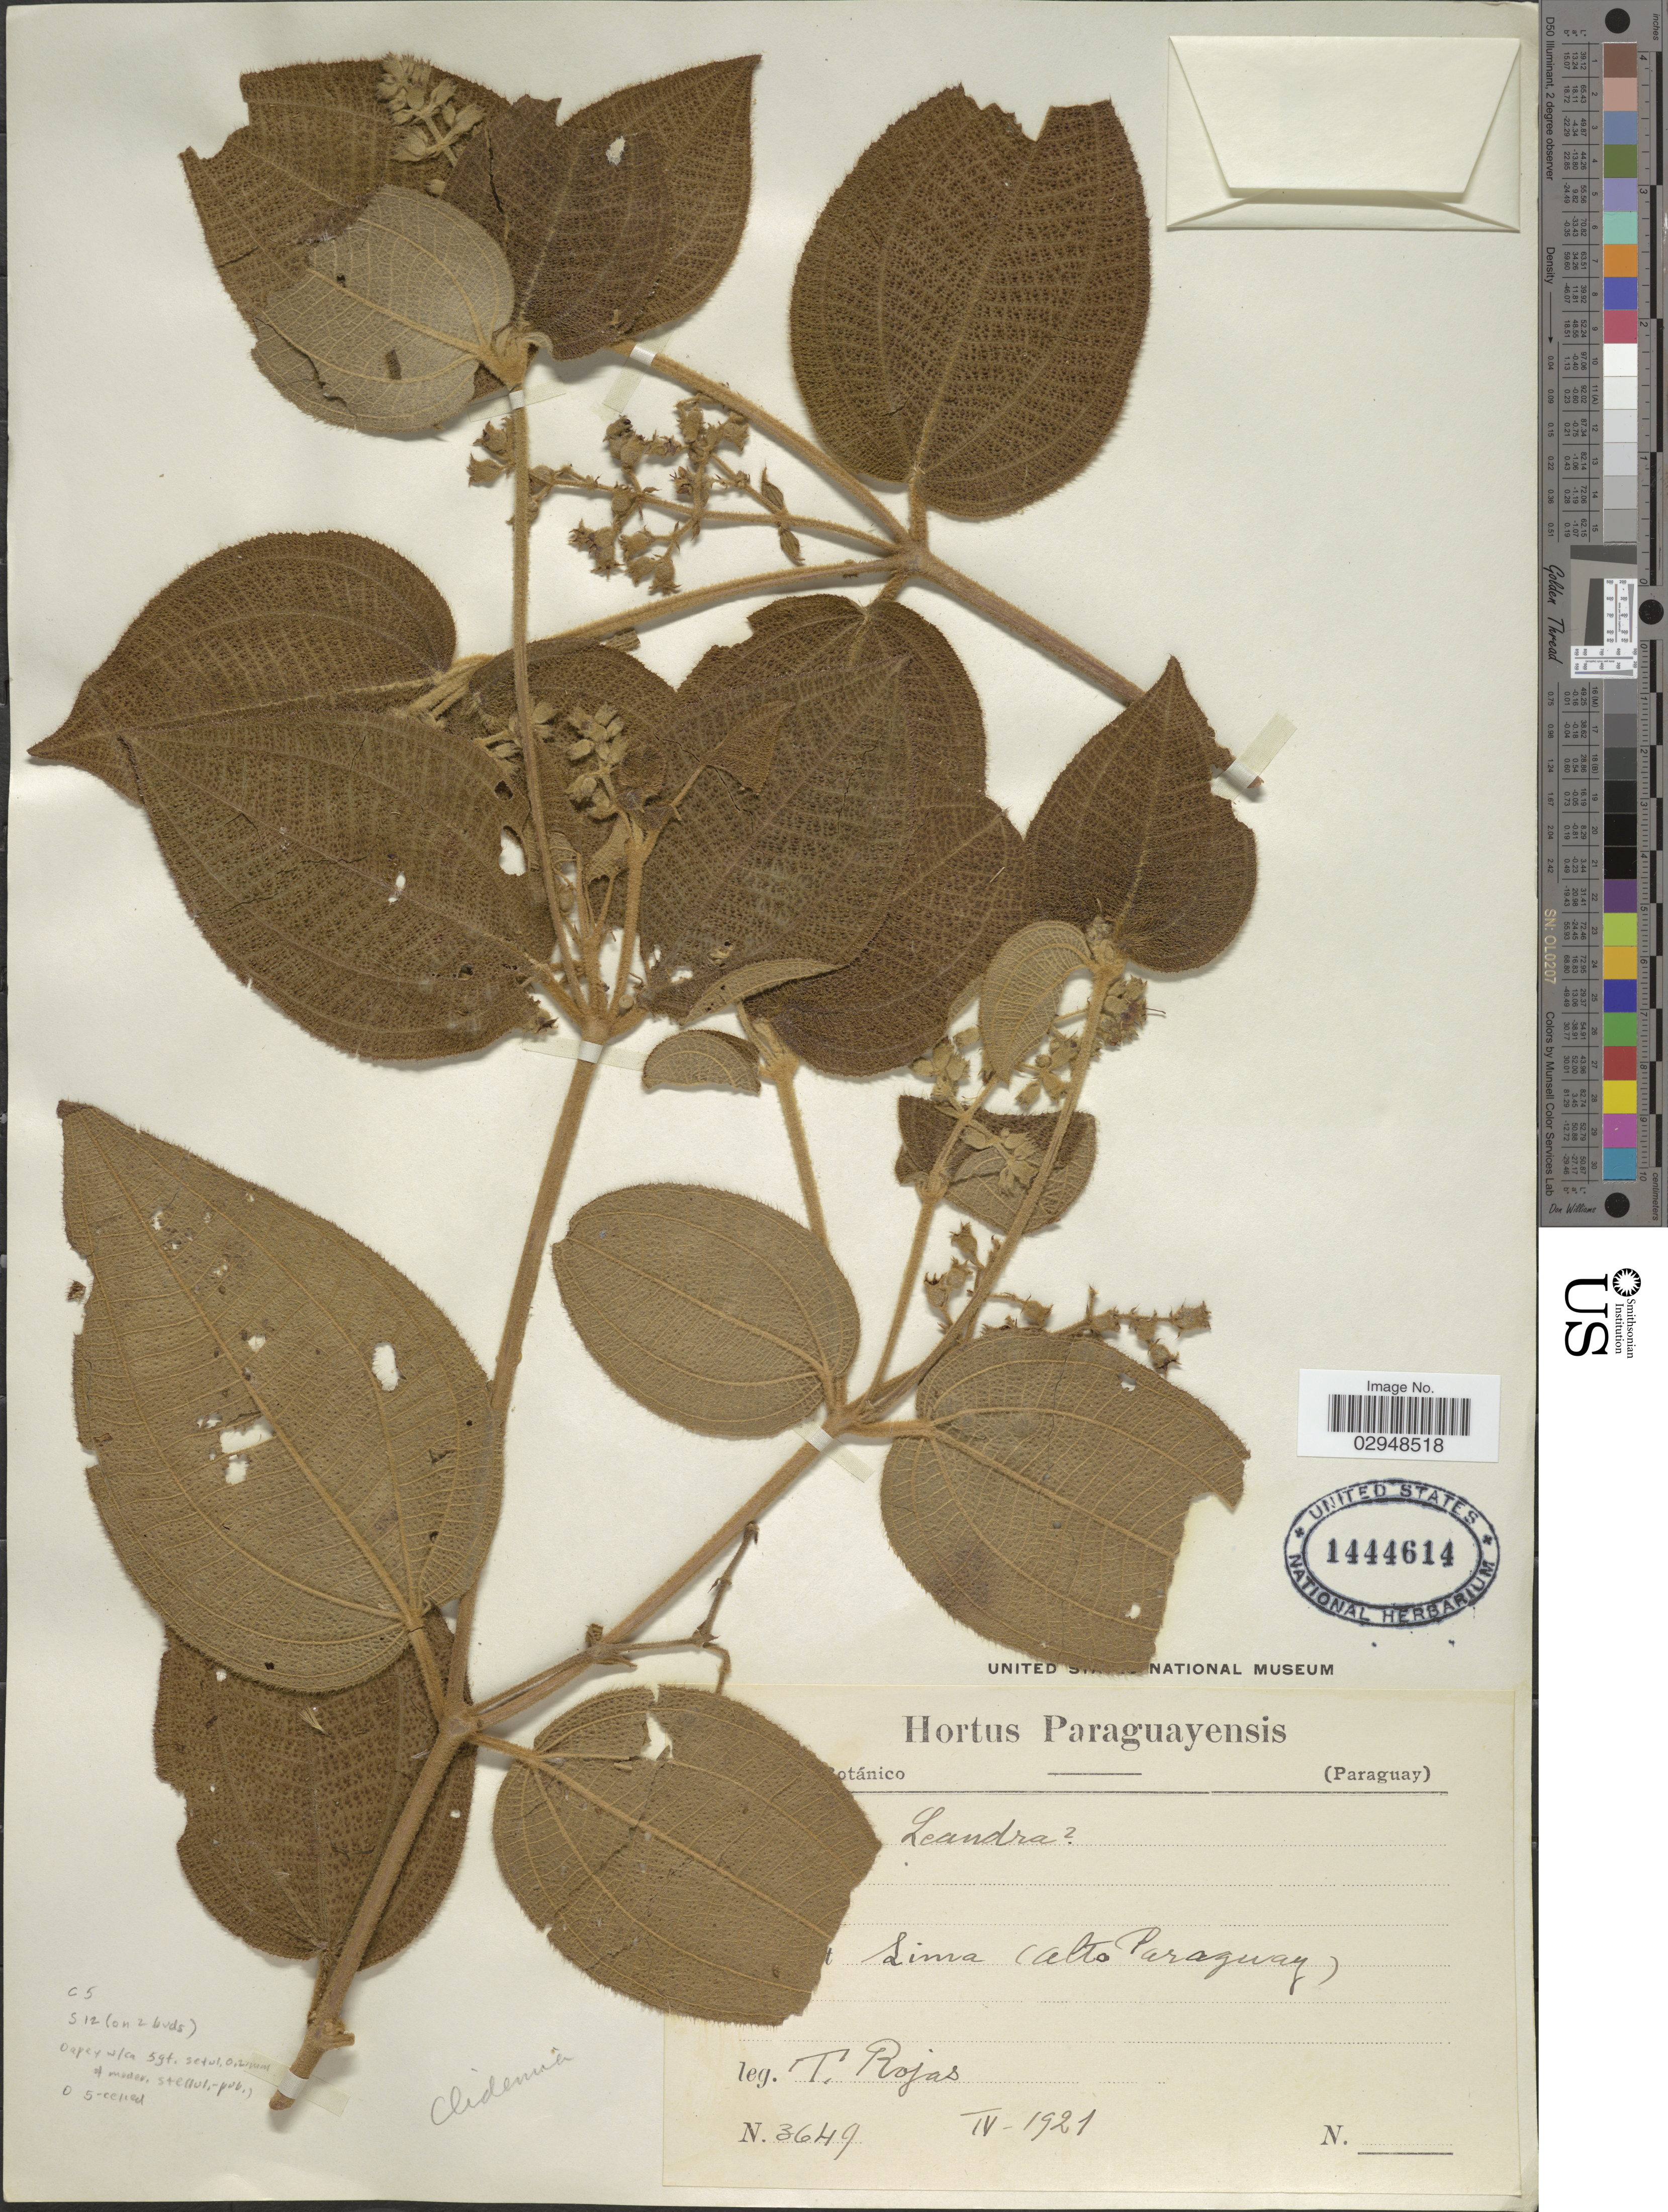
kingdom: Plantae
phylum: Tracheophyta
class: Magnoliopsida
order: Myrtales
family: Melastomataceae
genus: Clidemia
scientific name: Clidemia biserrata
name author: DC.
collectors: T. Rojas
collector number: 3649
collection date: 1921-04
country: Paraguay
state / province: Alto Paraguay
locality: Lima.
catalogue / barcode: US 1444614